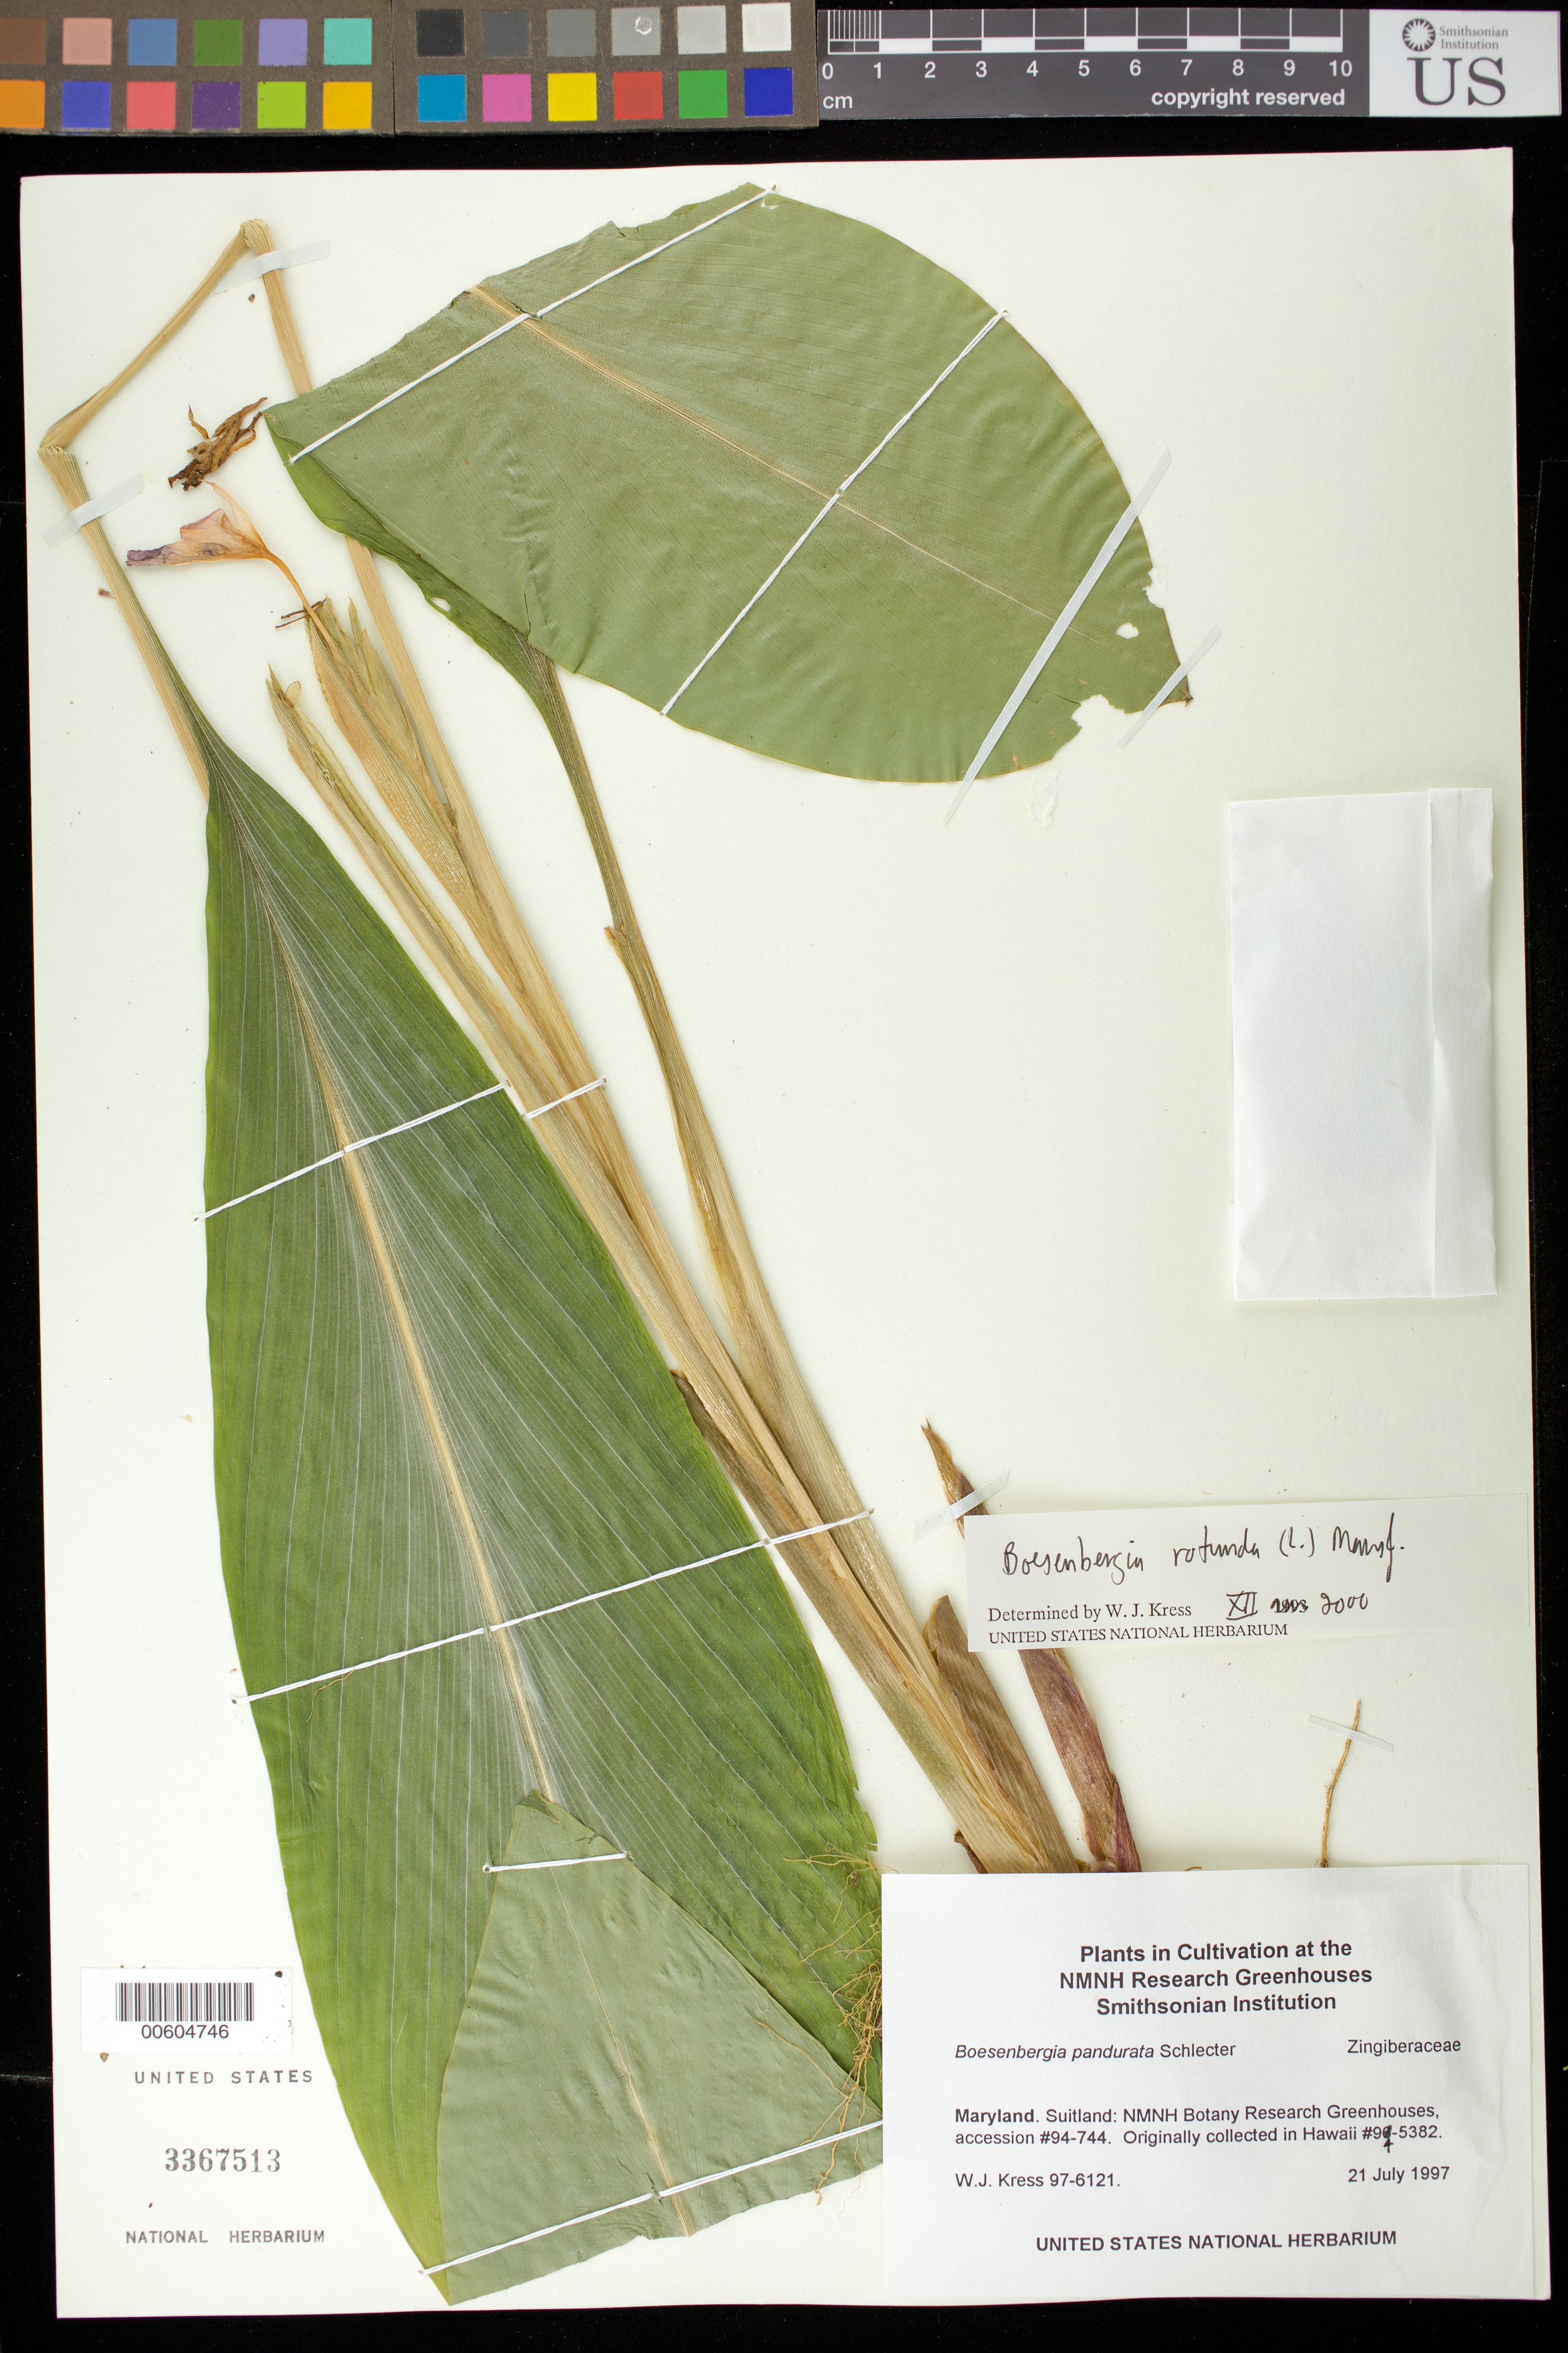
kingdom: Plantae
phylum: Tracheophyta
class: Liliopsida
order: Zingiberales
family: Zingiberaceae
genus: Boesenbergia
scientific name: Boesenbergia rotunda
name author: (L.) Mansf.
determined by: Kress, W. J., (US), Smithsonian Institution - National Museum of Natural History (UNITED STATES)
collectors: W. J. Kress & M. Bordelon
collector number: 97-6121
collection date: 1997-07-21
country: United States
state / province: Maryland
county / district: Prince George's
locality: NMNH Botany Research Greenhouses. Suitland.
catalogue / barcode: US 3367513